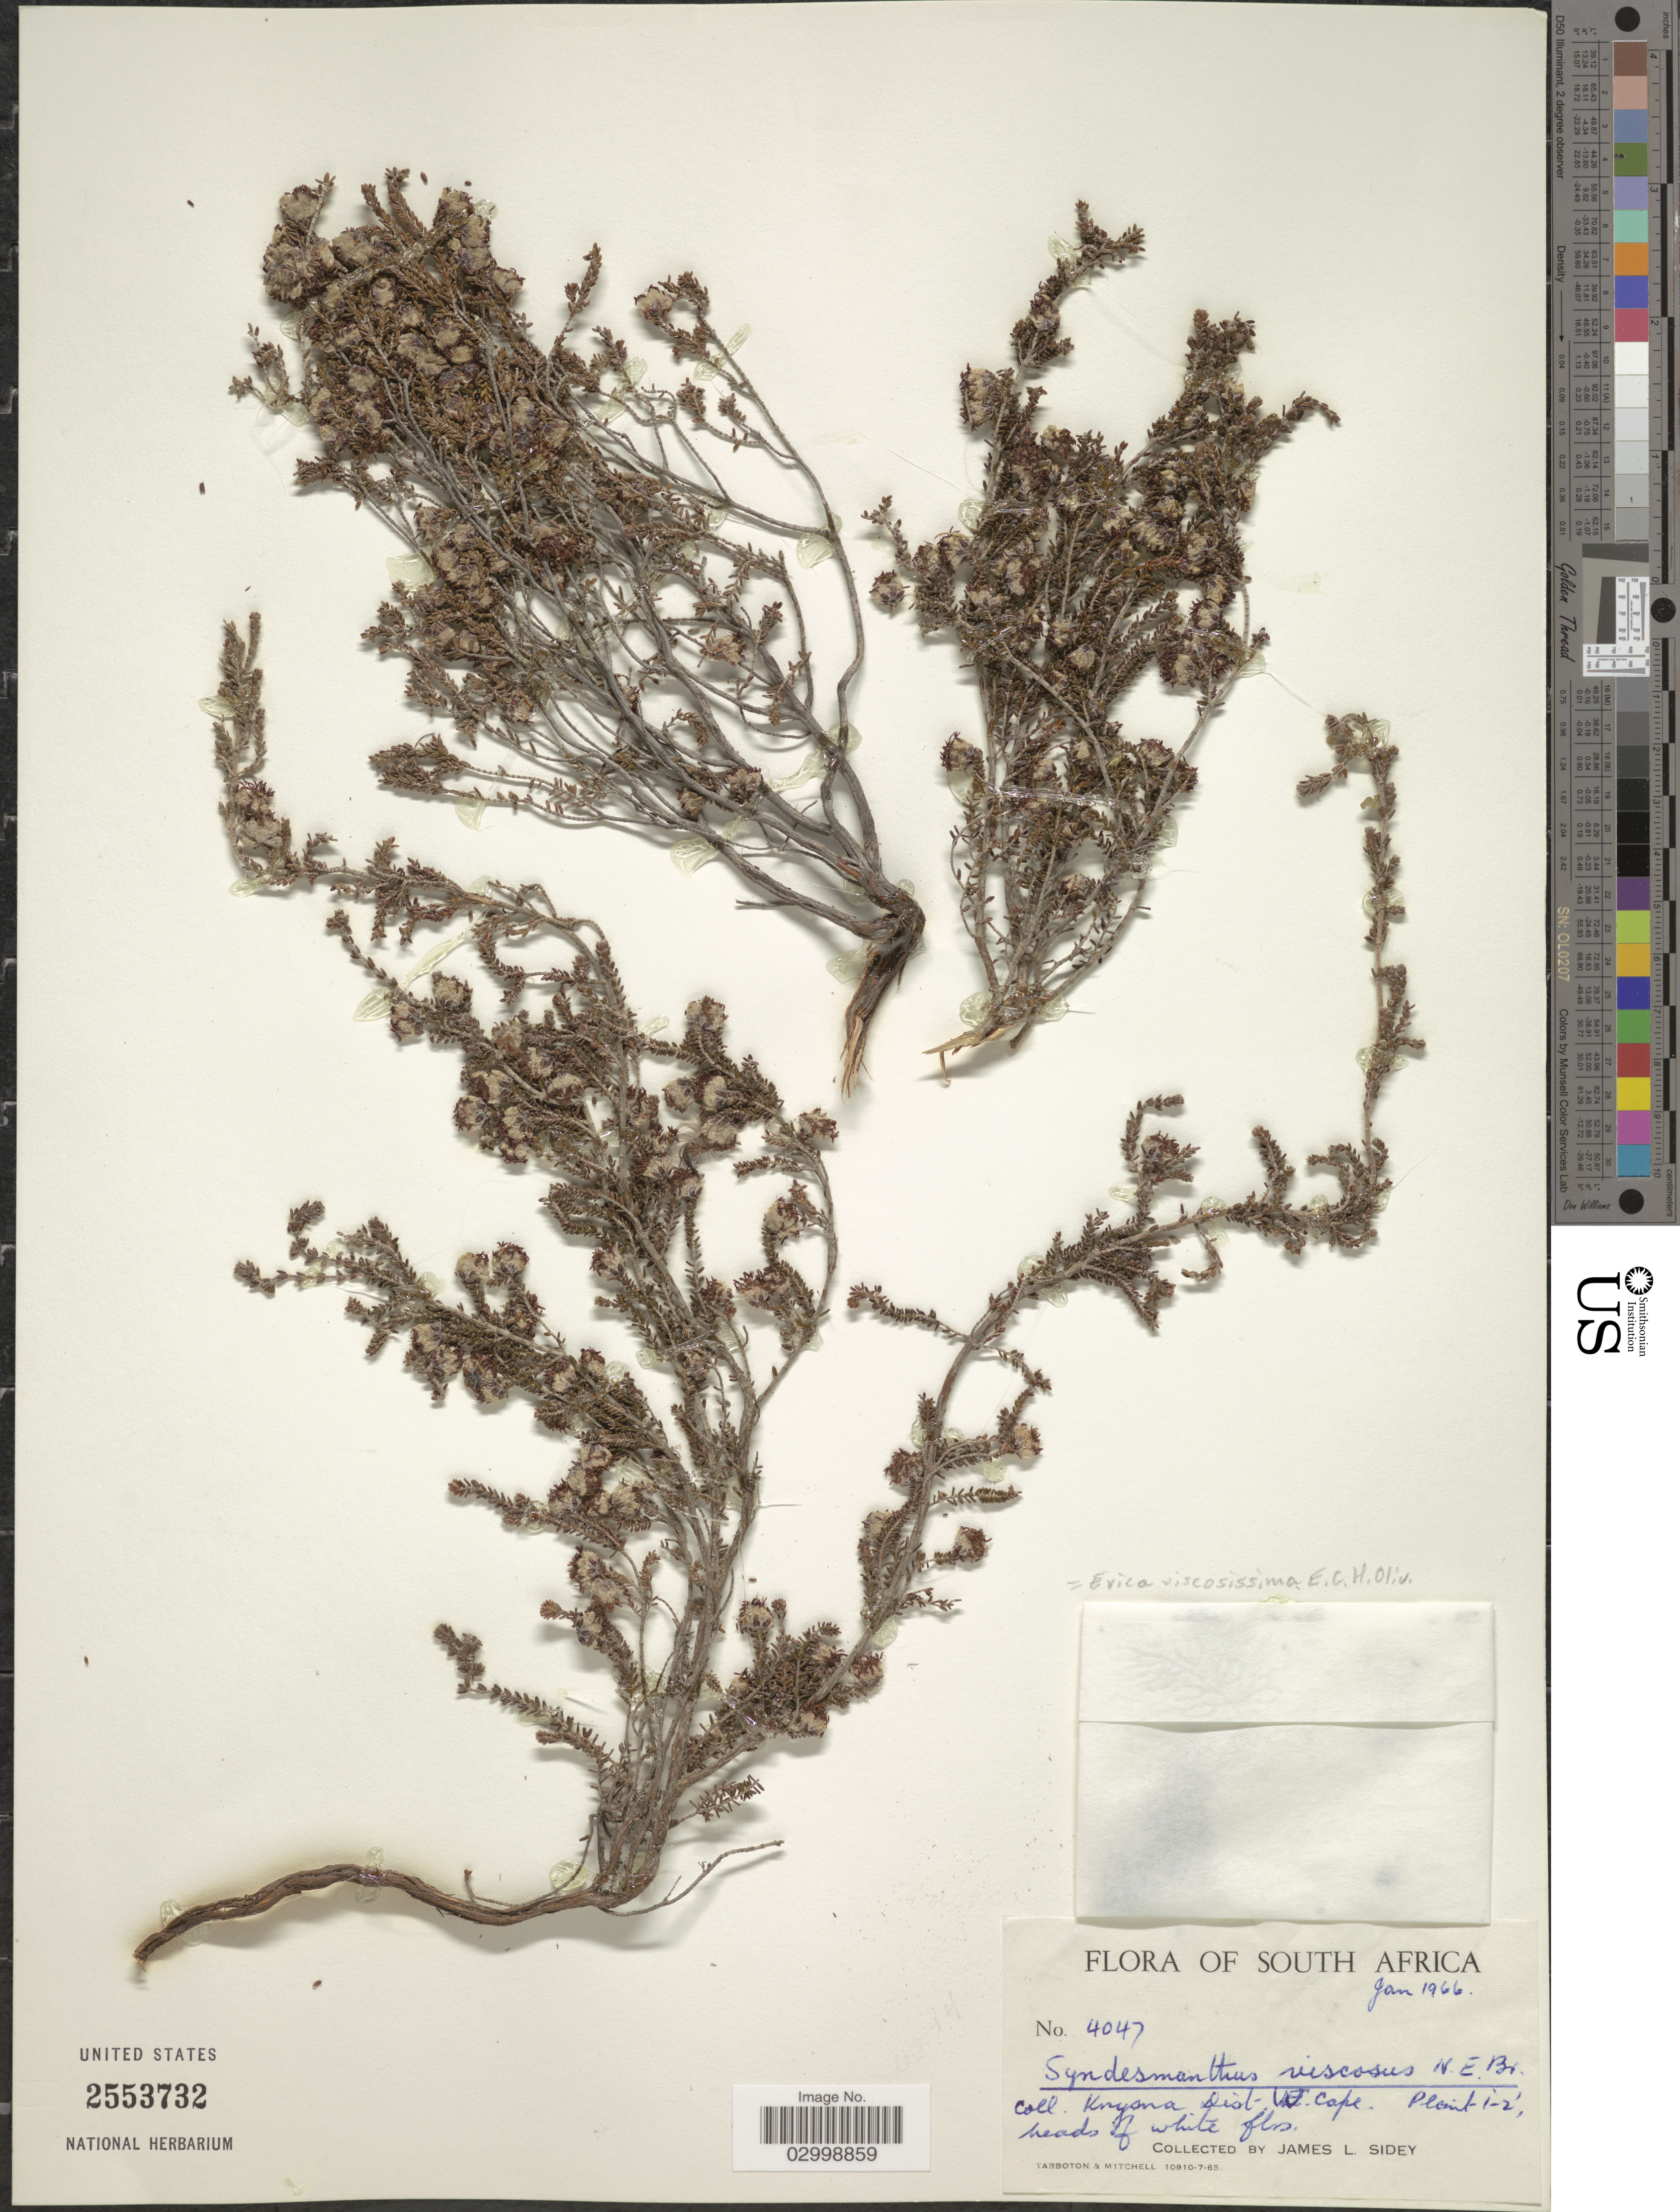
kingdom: Plantae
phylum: Tracheophyta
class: Magnoliopsida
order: Ericales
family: Ericaceae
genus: Erica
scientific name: Erica viscosissima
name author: E.G.H. Oliv.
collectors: J. L. Sidey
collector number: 4047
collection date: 1966-01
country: South Africa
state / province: Western Cape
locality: Knysna Dist. W. Cape.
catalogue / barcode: US 2553732